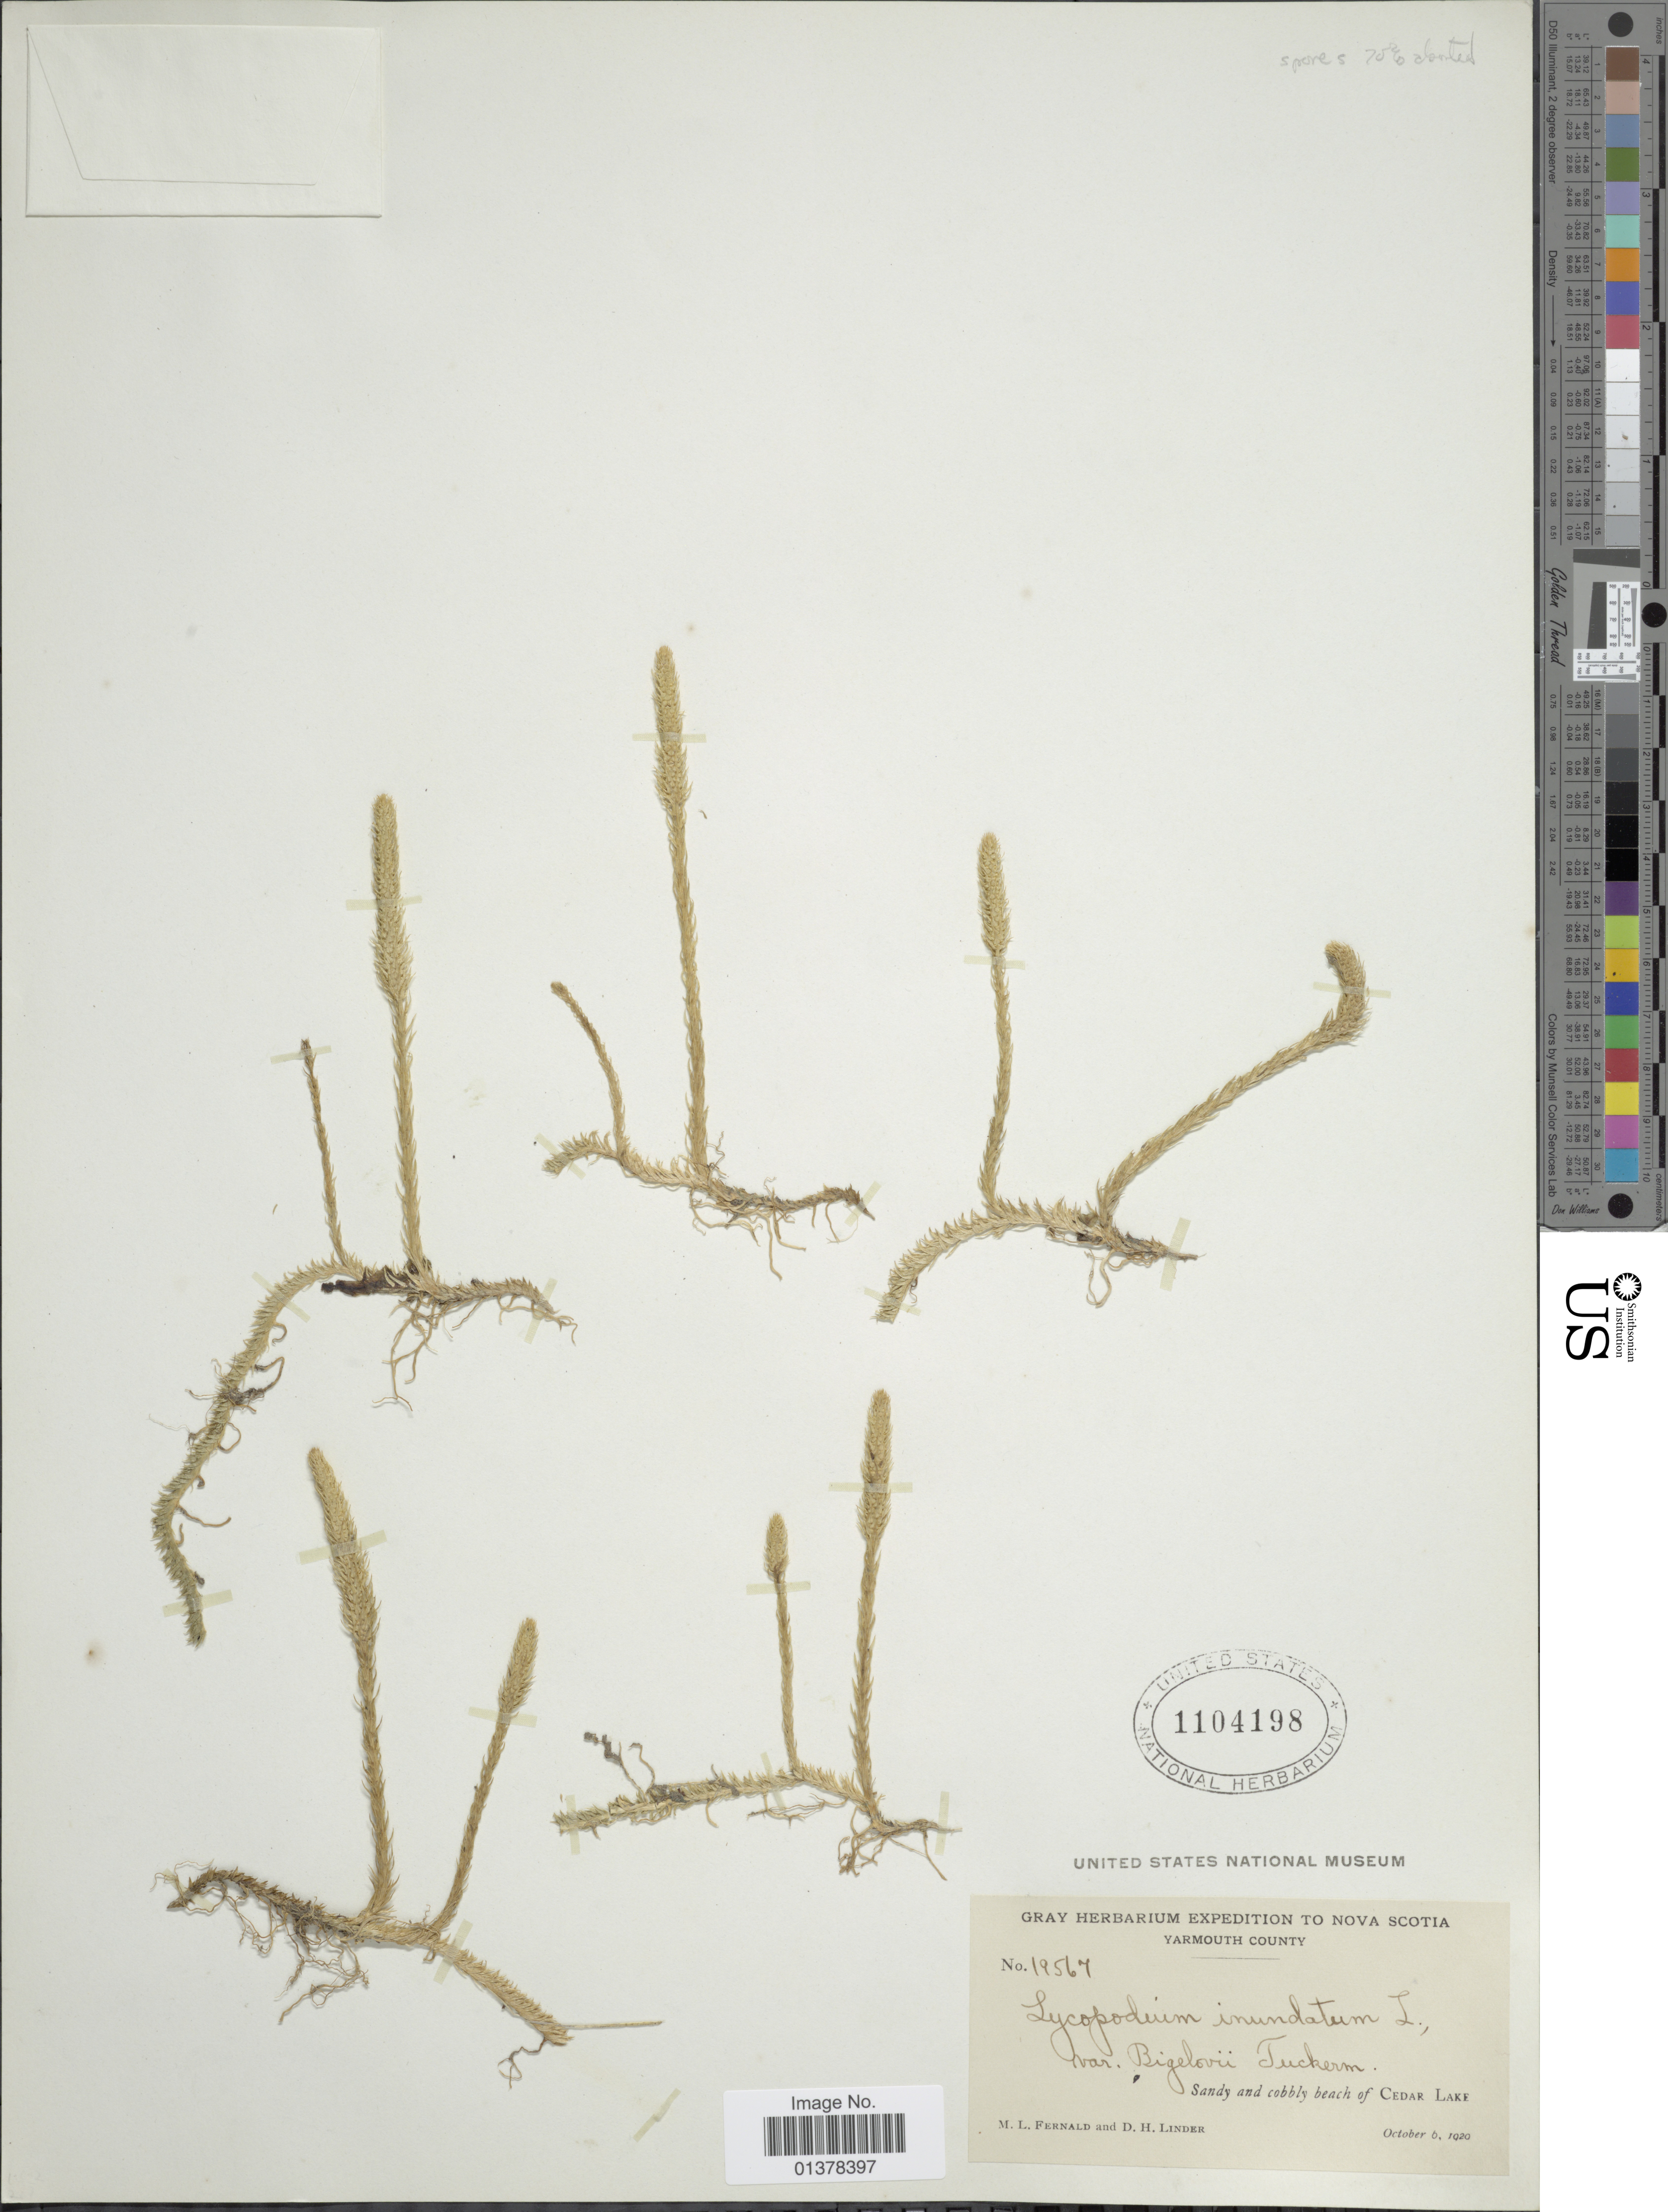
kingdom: Plantae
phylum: Tracheophyta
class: Lycopodiopsida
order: Lycopodiales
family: Lycopodiaceae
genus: Lycopodiella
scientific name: Lycopodiella inundata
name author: (L.) Holub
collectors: M. L. Fernald & D. Linder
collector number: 19567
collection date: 1920-10-06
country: Canada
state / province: Nova Scotia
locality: Yarmouth County, Sandy and cobbly beach of Cedar Lake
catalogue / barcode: US 1104198